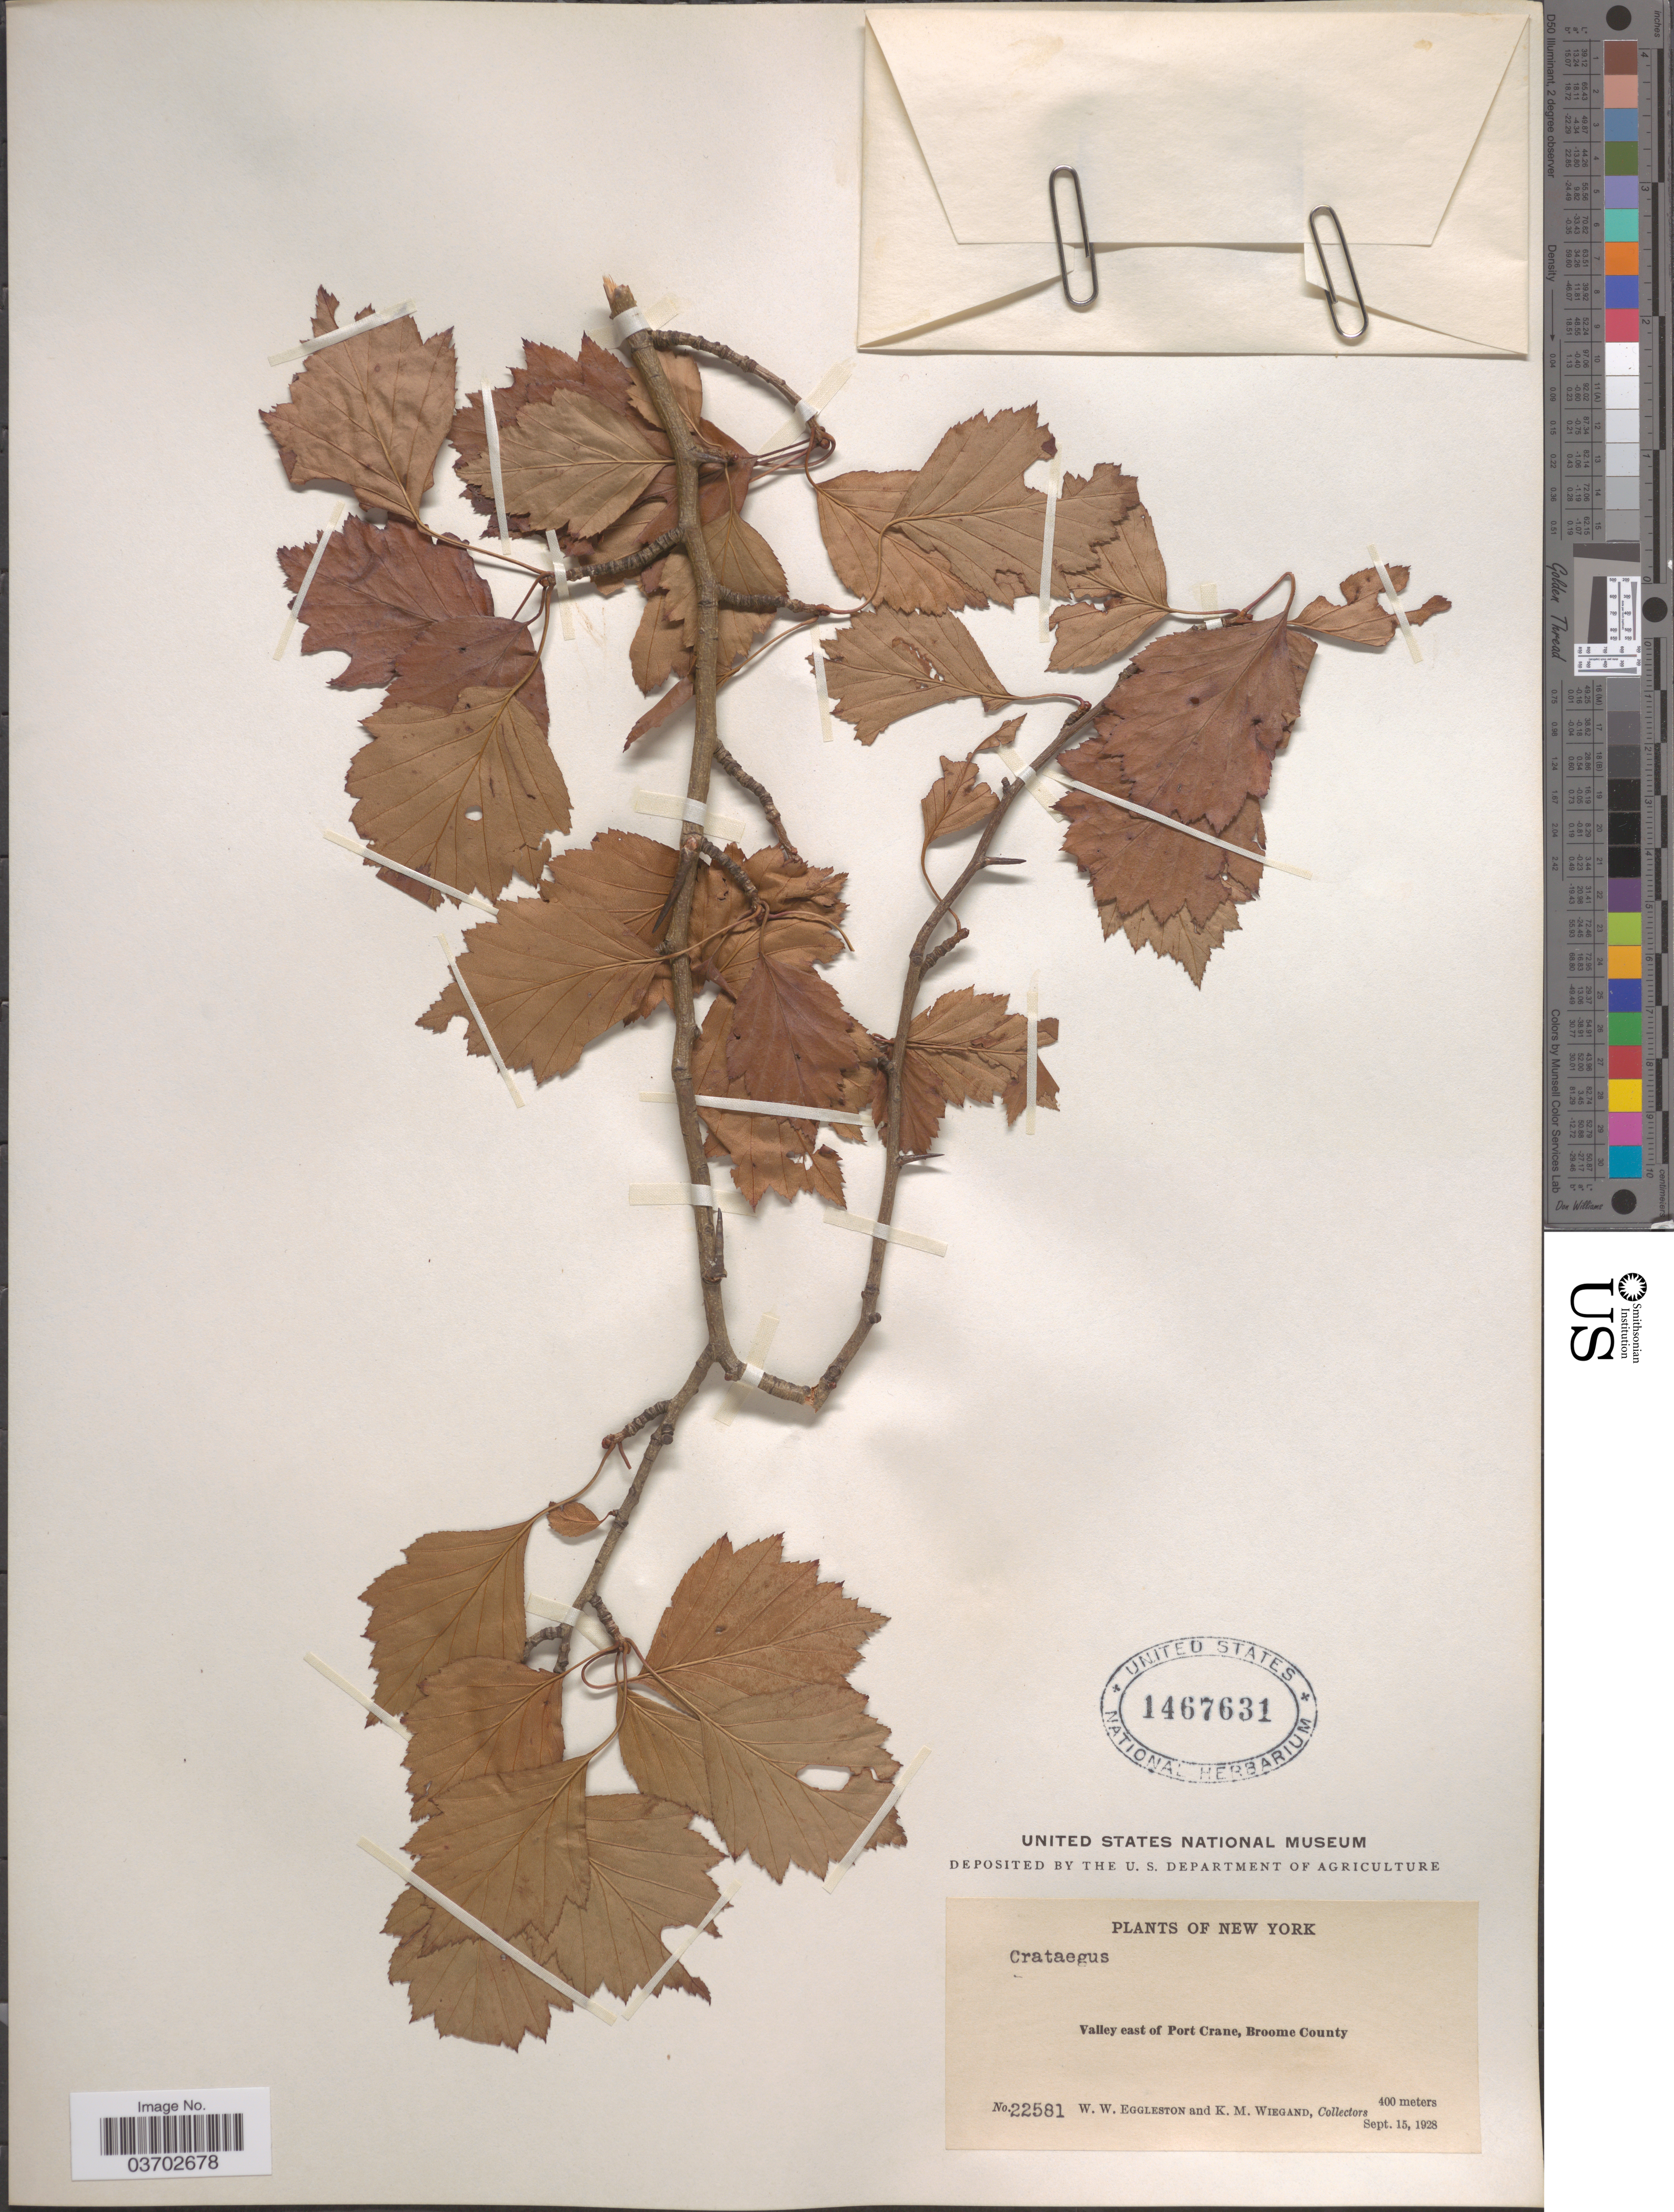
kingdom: Plantae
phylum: Tracheophyta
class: Magnoliopsida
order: Rosales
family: Rosaceae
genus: Crataegus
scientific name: Crataegus sp.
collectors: W. W. Eggleston & K. M. Wiegand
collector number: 22581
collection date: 1928-09-15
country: United States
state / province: New York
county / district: Broome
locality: Valley east of Port Crane, Broome County.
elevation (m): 400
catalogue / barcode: US 1467631